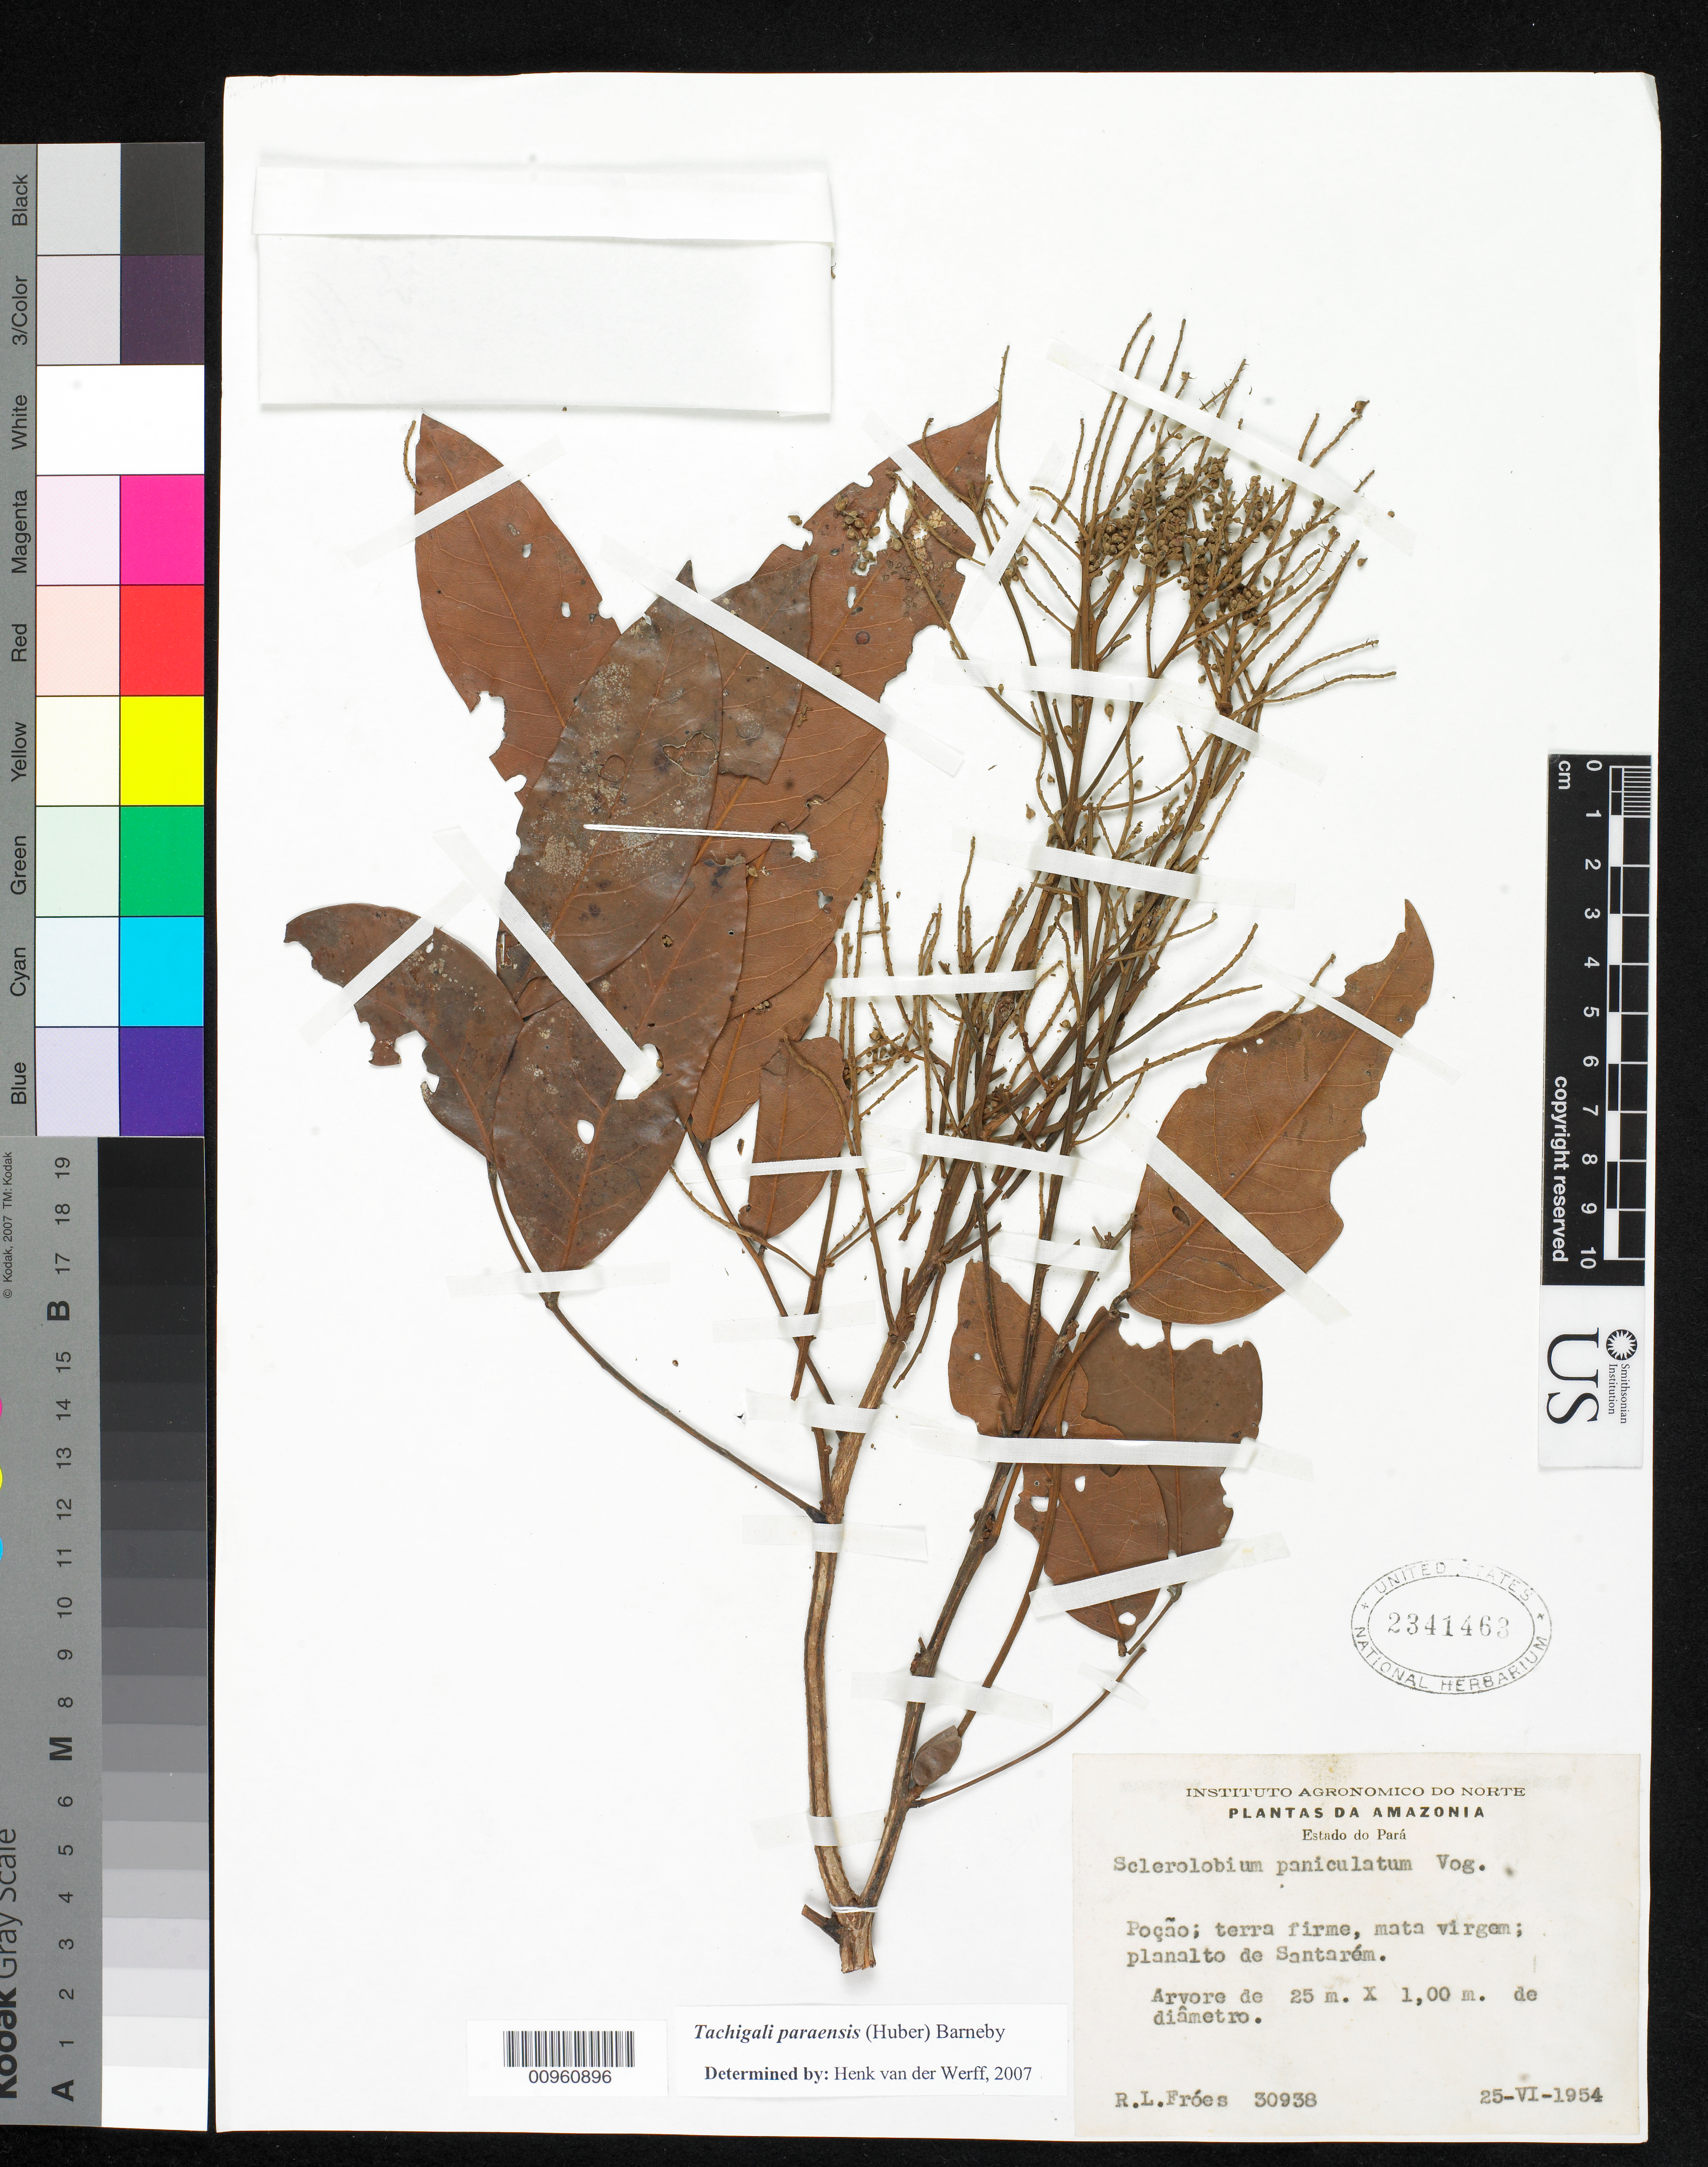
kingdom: Plantae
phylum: Tracheophyta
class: Magnoliopsida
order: Fabales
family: Fabaceae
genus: Tachigali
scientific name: Tachigali paraensis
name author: (Huber) Barneby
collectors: R. L. Fróes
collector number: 30938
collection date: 1954-06-25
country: Brazil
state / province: Pernambuco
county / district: Poção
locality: Planalto de Santarem, Poção, Estado de Para, Plantas da Amazonia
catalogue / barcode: US 2341463